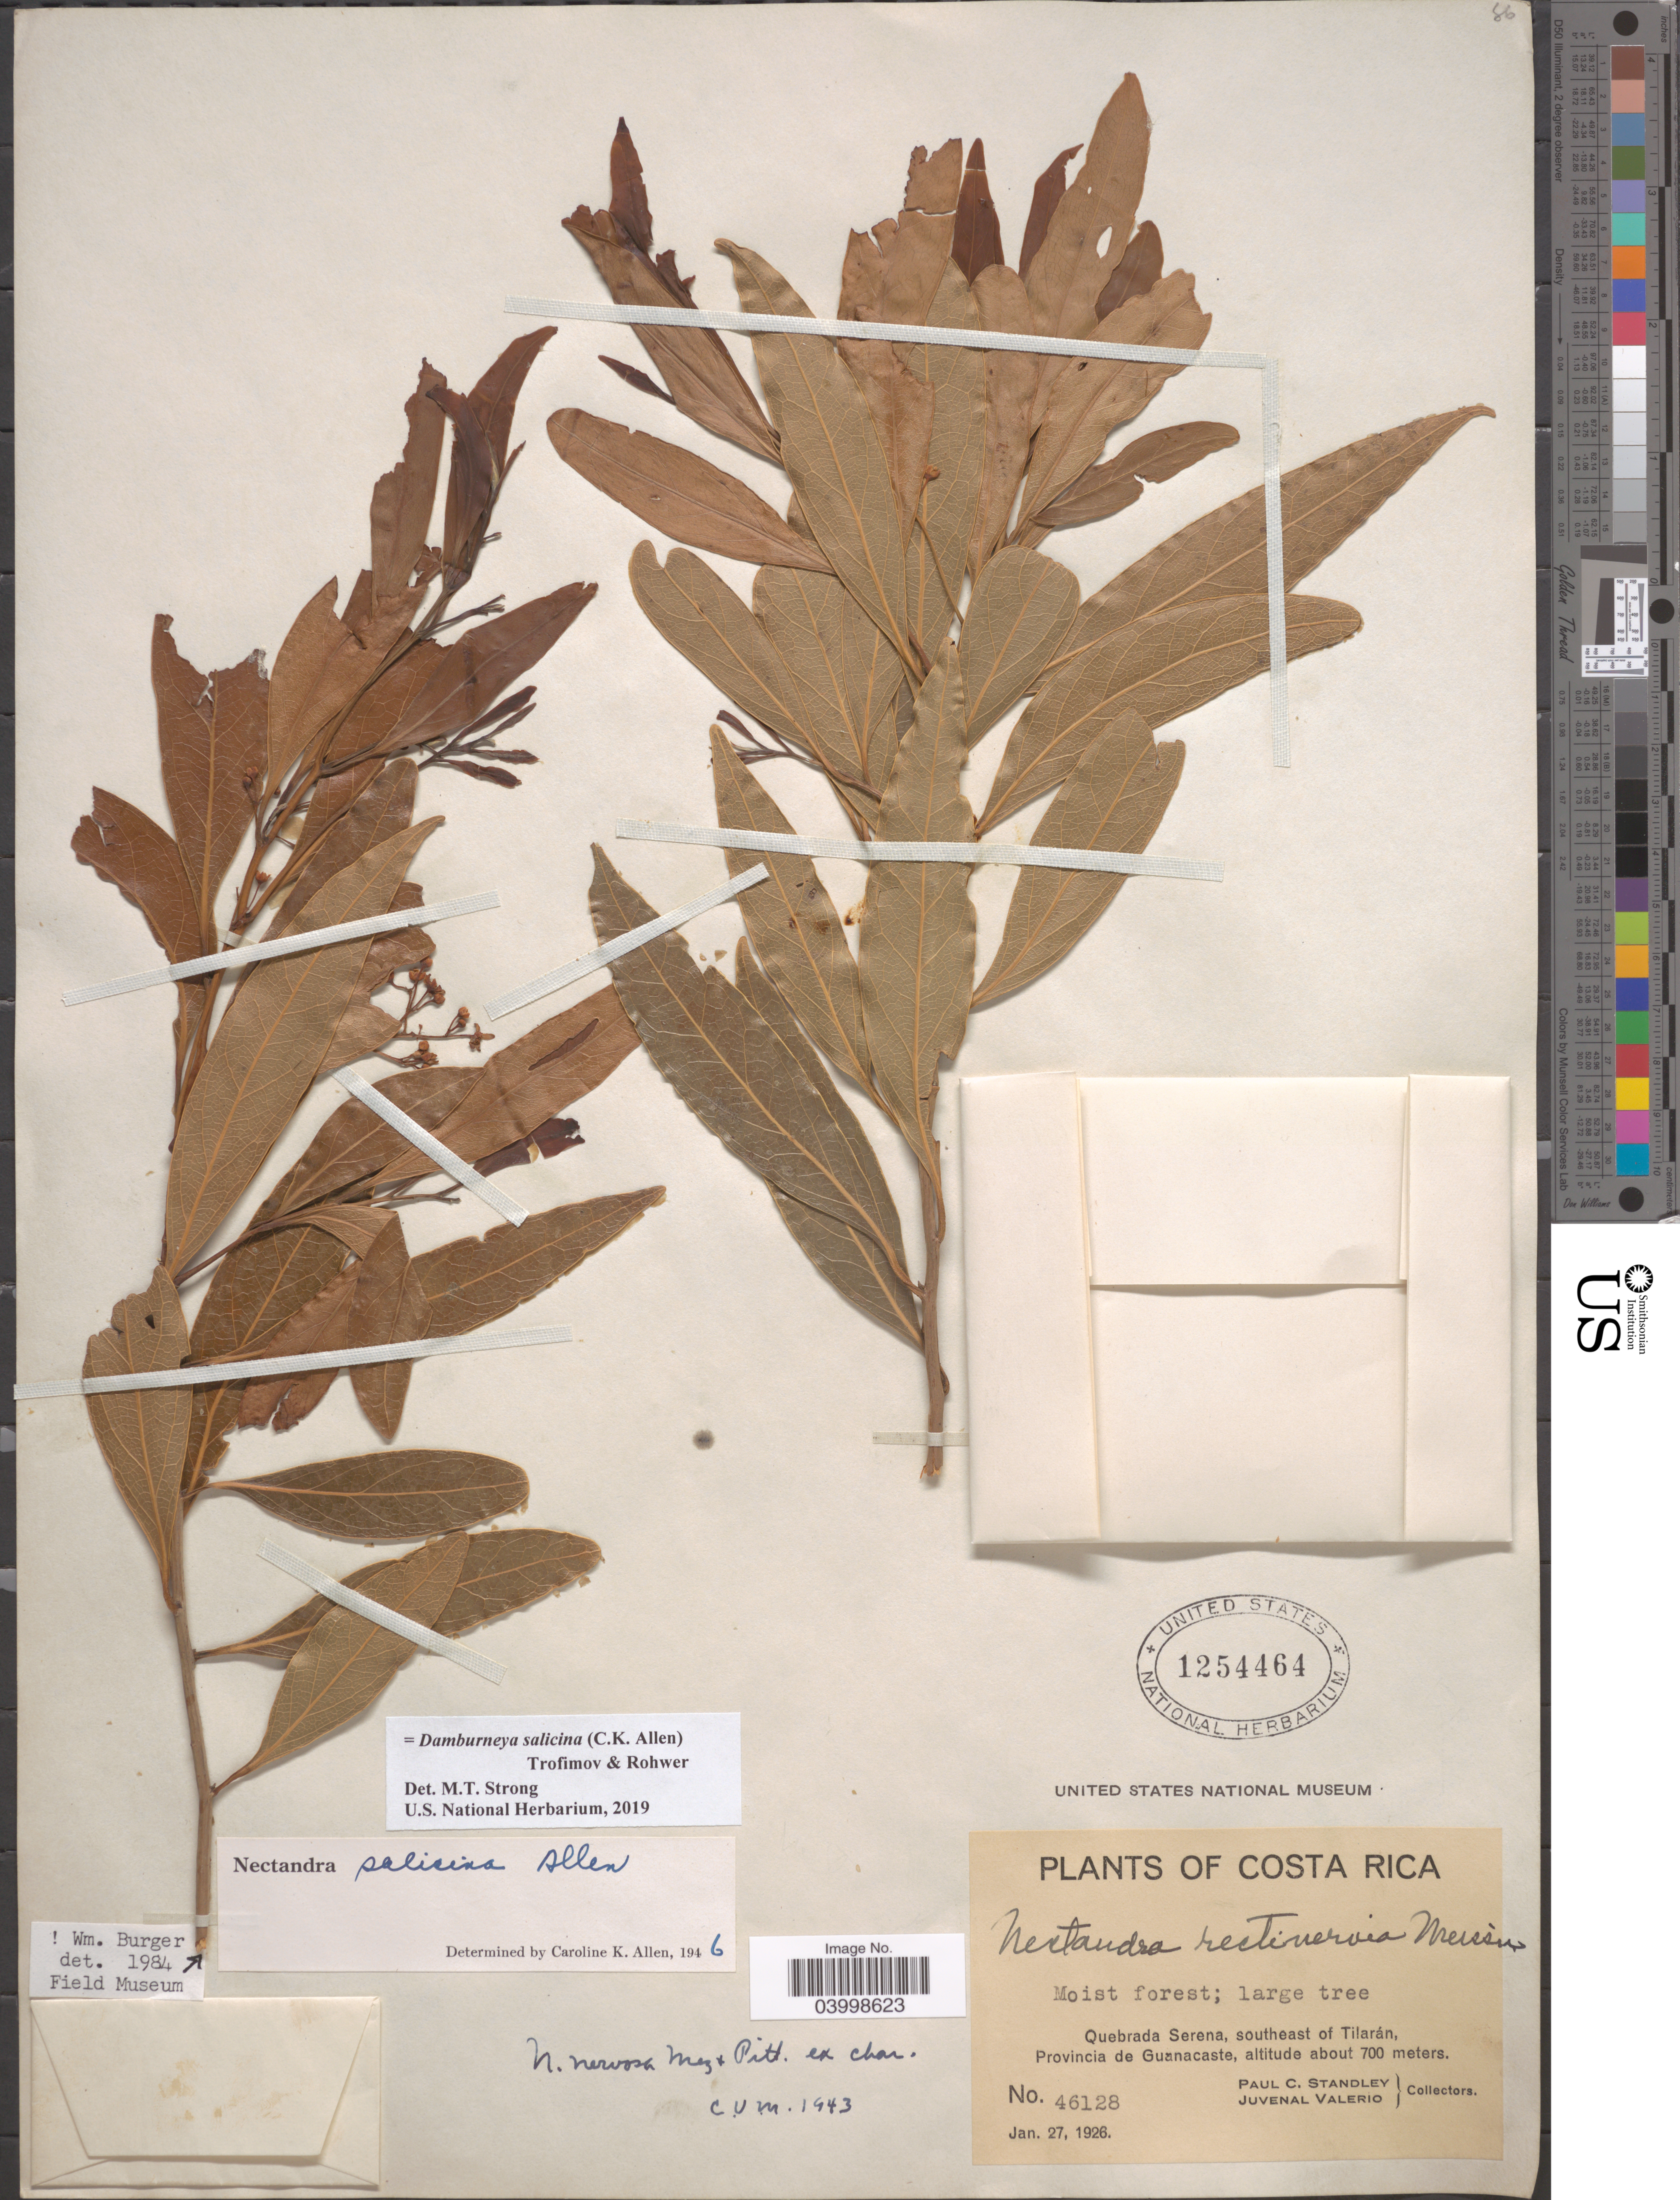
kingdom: Plantae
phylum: Tracheophyta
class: Magnoliopsida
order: Laurales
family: Lauraceae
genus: Damburneya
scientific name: Damburneya salicina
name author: (C.K. Allen) Trofimov & Rohwer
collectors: P. C. Standley & J. Valerio R.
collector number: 46128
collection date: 1926-01-27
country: Costa Rica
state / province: Guanacaste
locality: Quebrada Serena, southeast of Tilarán, Provincia de Guanacaste.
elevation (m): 700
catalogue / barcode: US 1254464